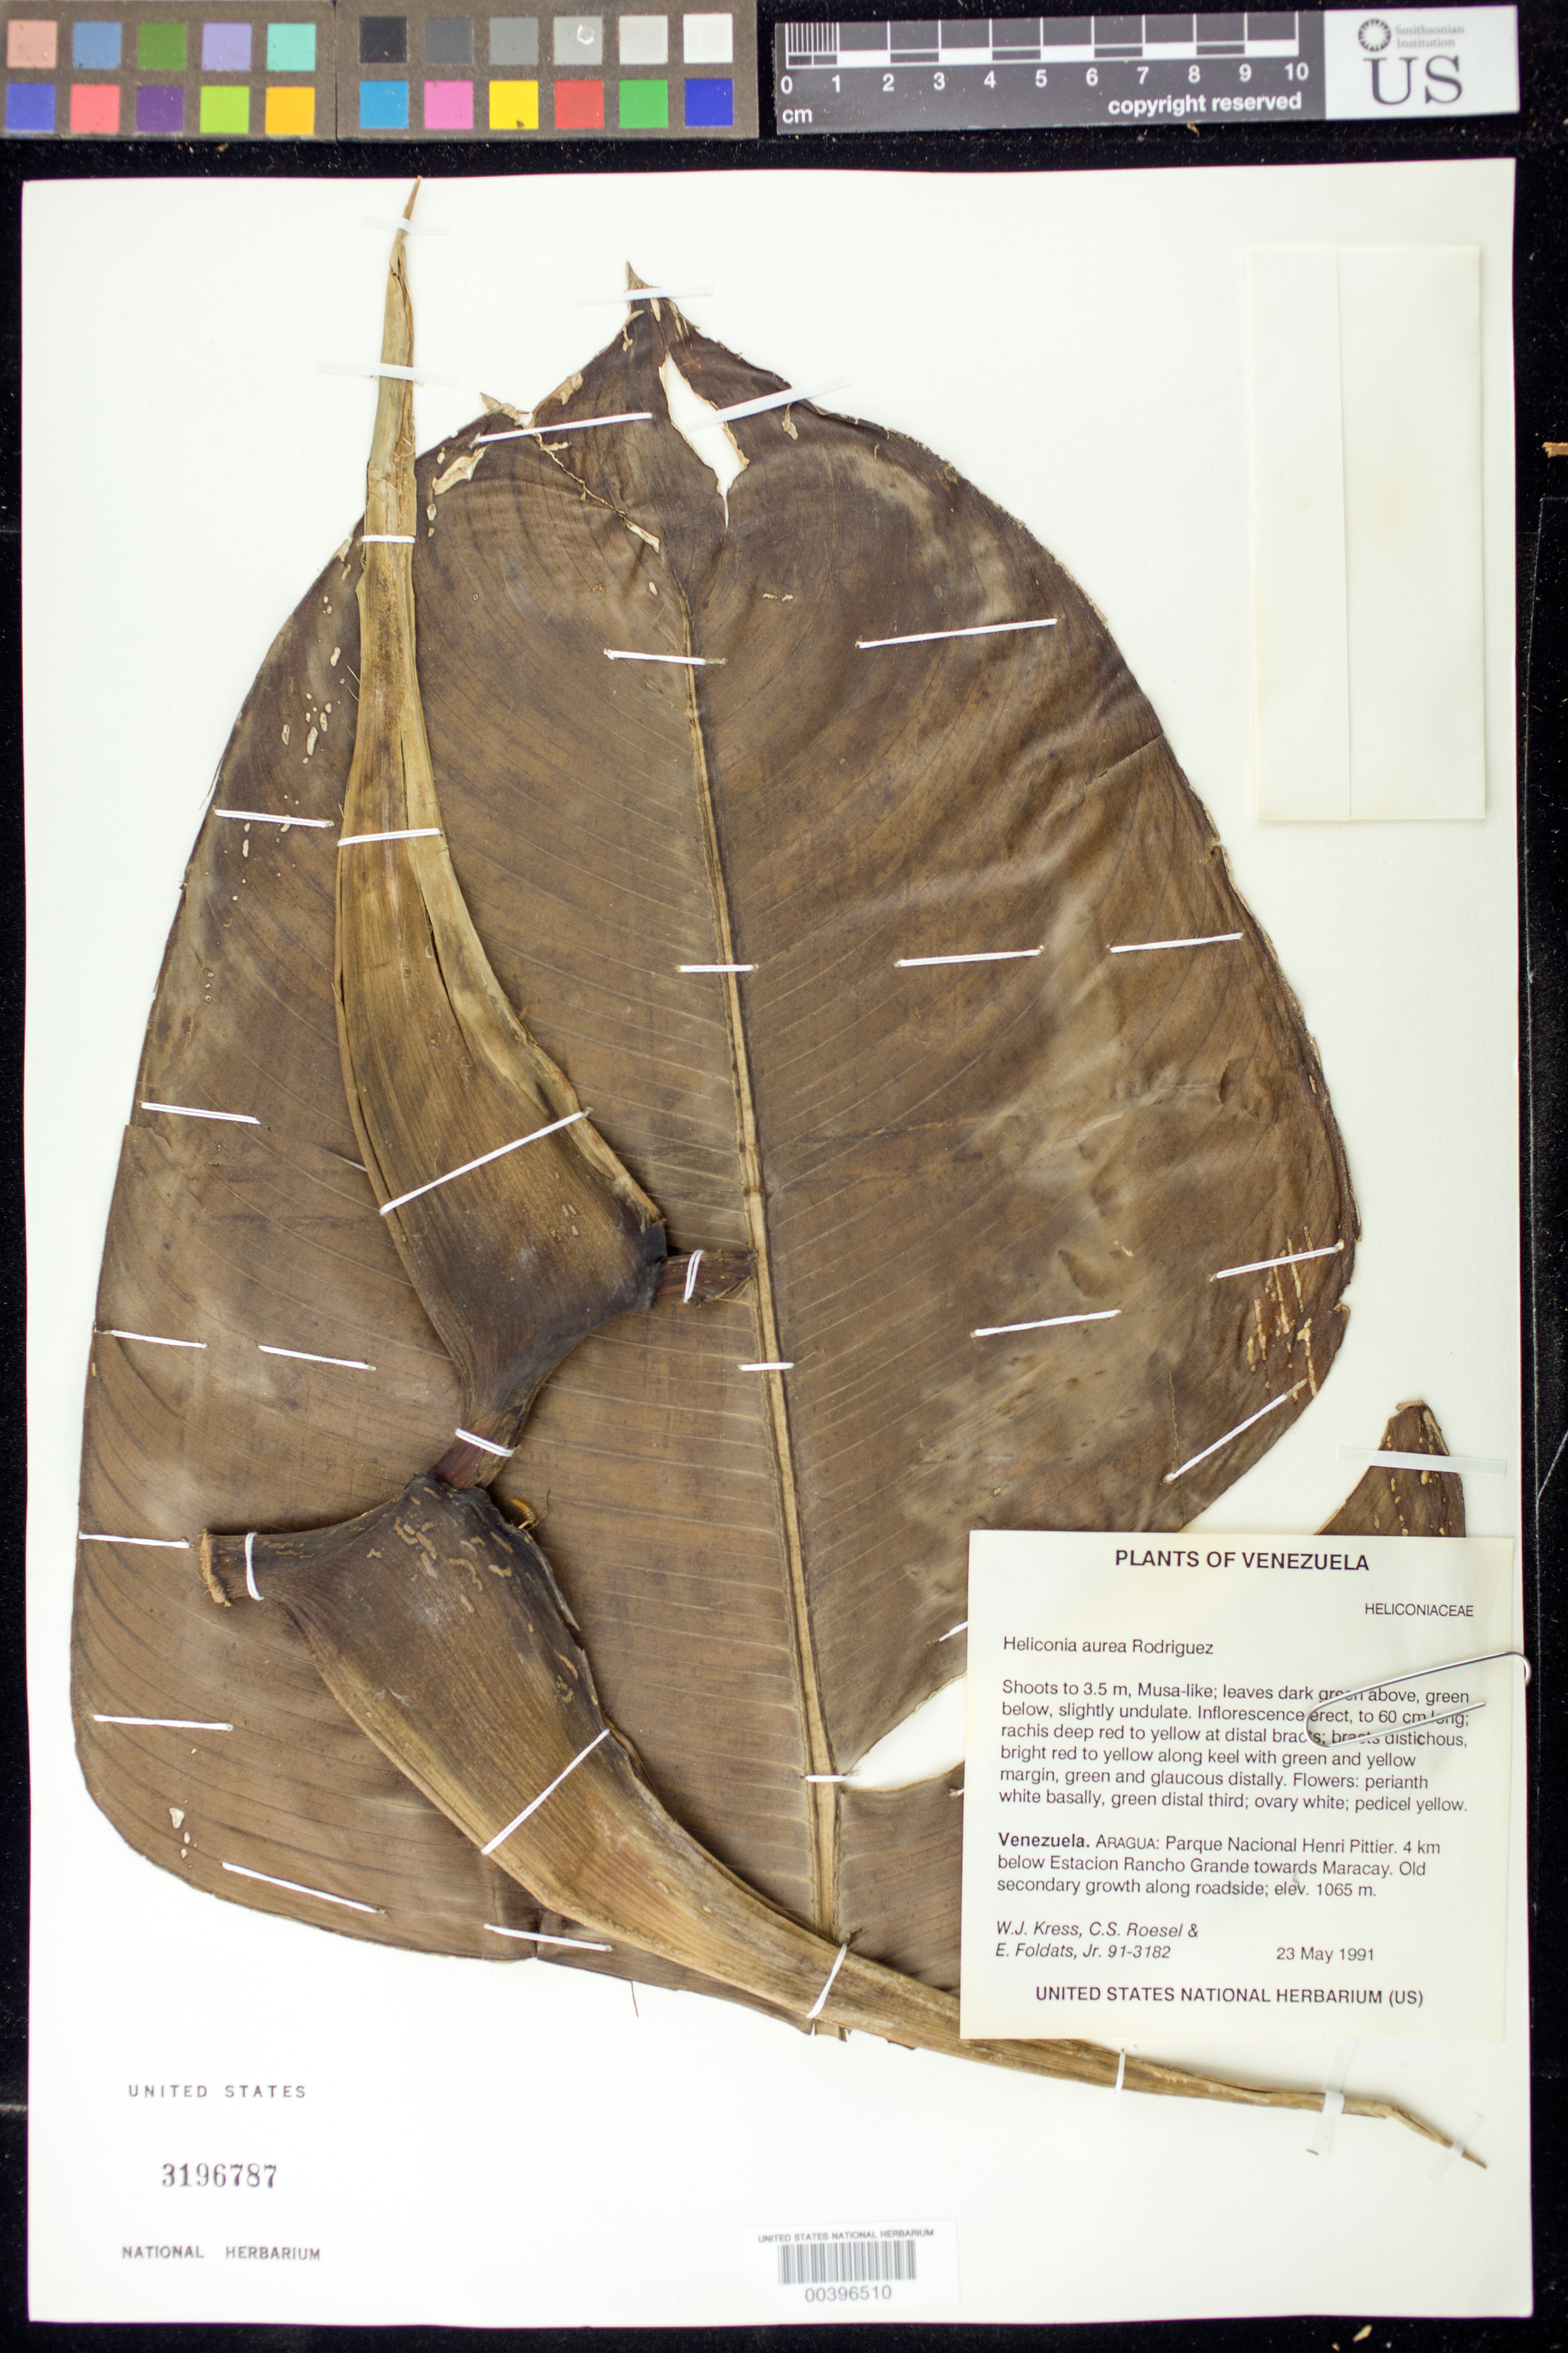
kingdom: Plantae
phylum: Tracheophyta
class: Liliopsida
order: Zingiberales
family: Heliconiaceae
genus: Heliconia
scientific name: Heliconia aurea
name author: G. Rodr.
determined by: Kress, W. J., (US), Smithsonian Institution - National Museum of Natural History (UNITED STATES)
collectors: W. J. Kress, C. S. Roesel & E. Foldats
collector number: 91-3182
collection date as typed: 23 May 1991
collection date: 1991-05-23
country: Venezuela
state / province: Aragua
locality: Parque nacional henri pittier; 4 km below estacion biologia rancho grande towards maracay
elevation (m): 1065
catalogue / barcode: US 3196787